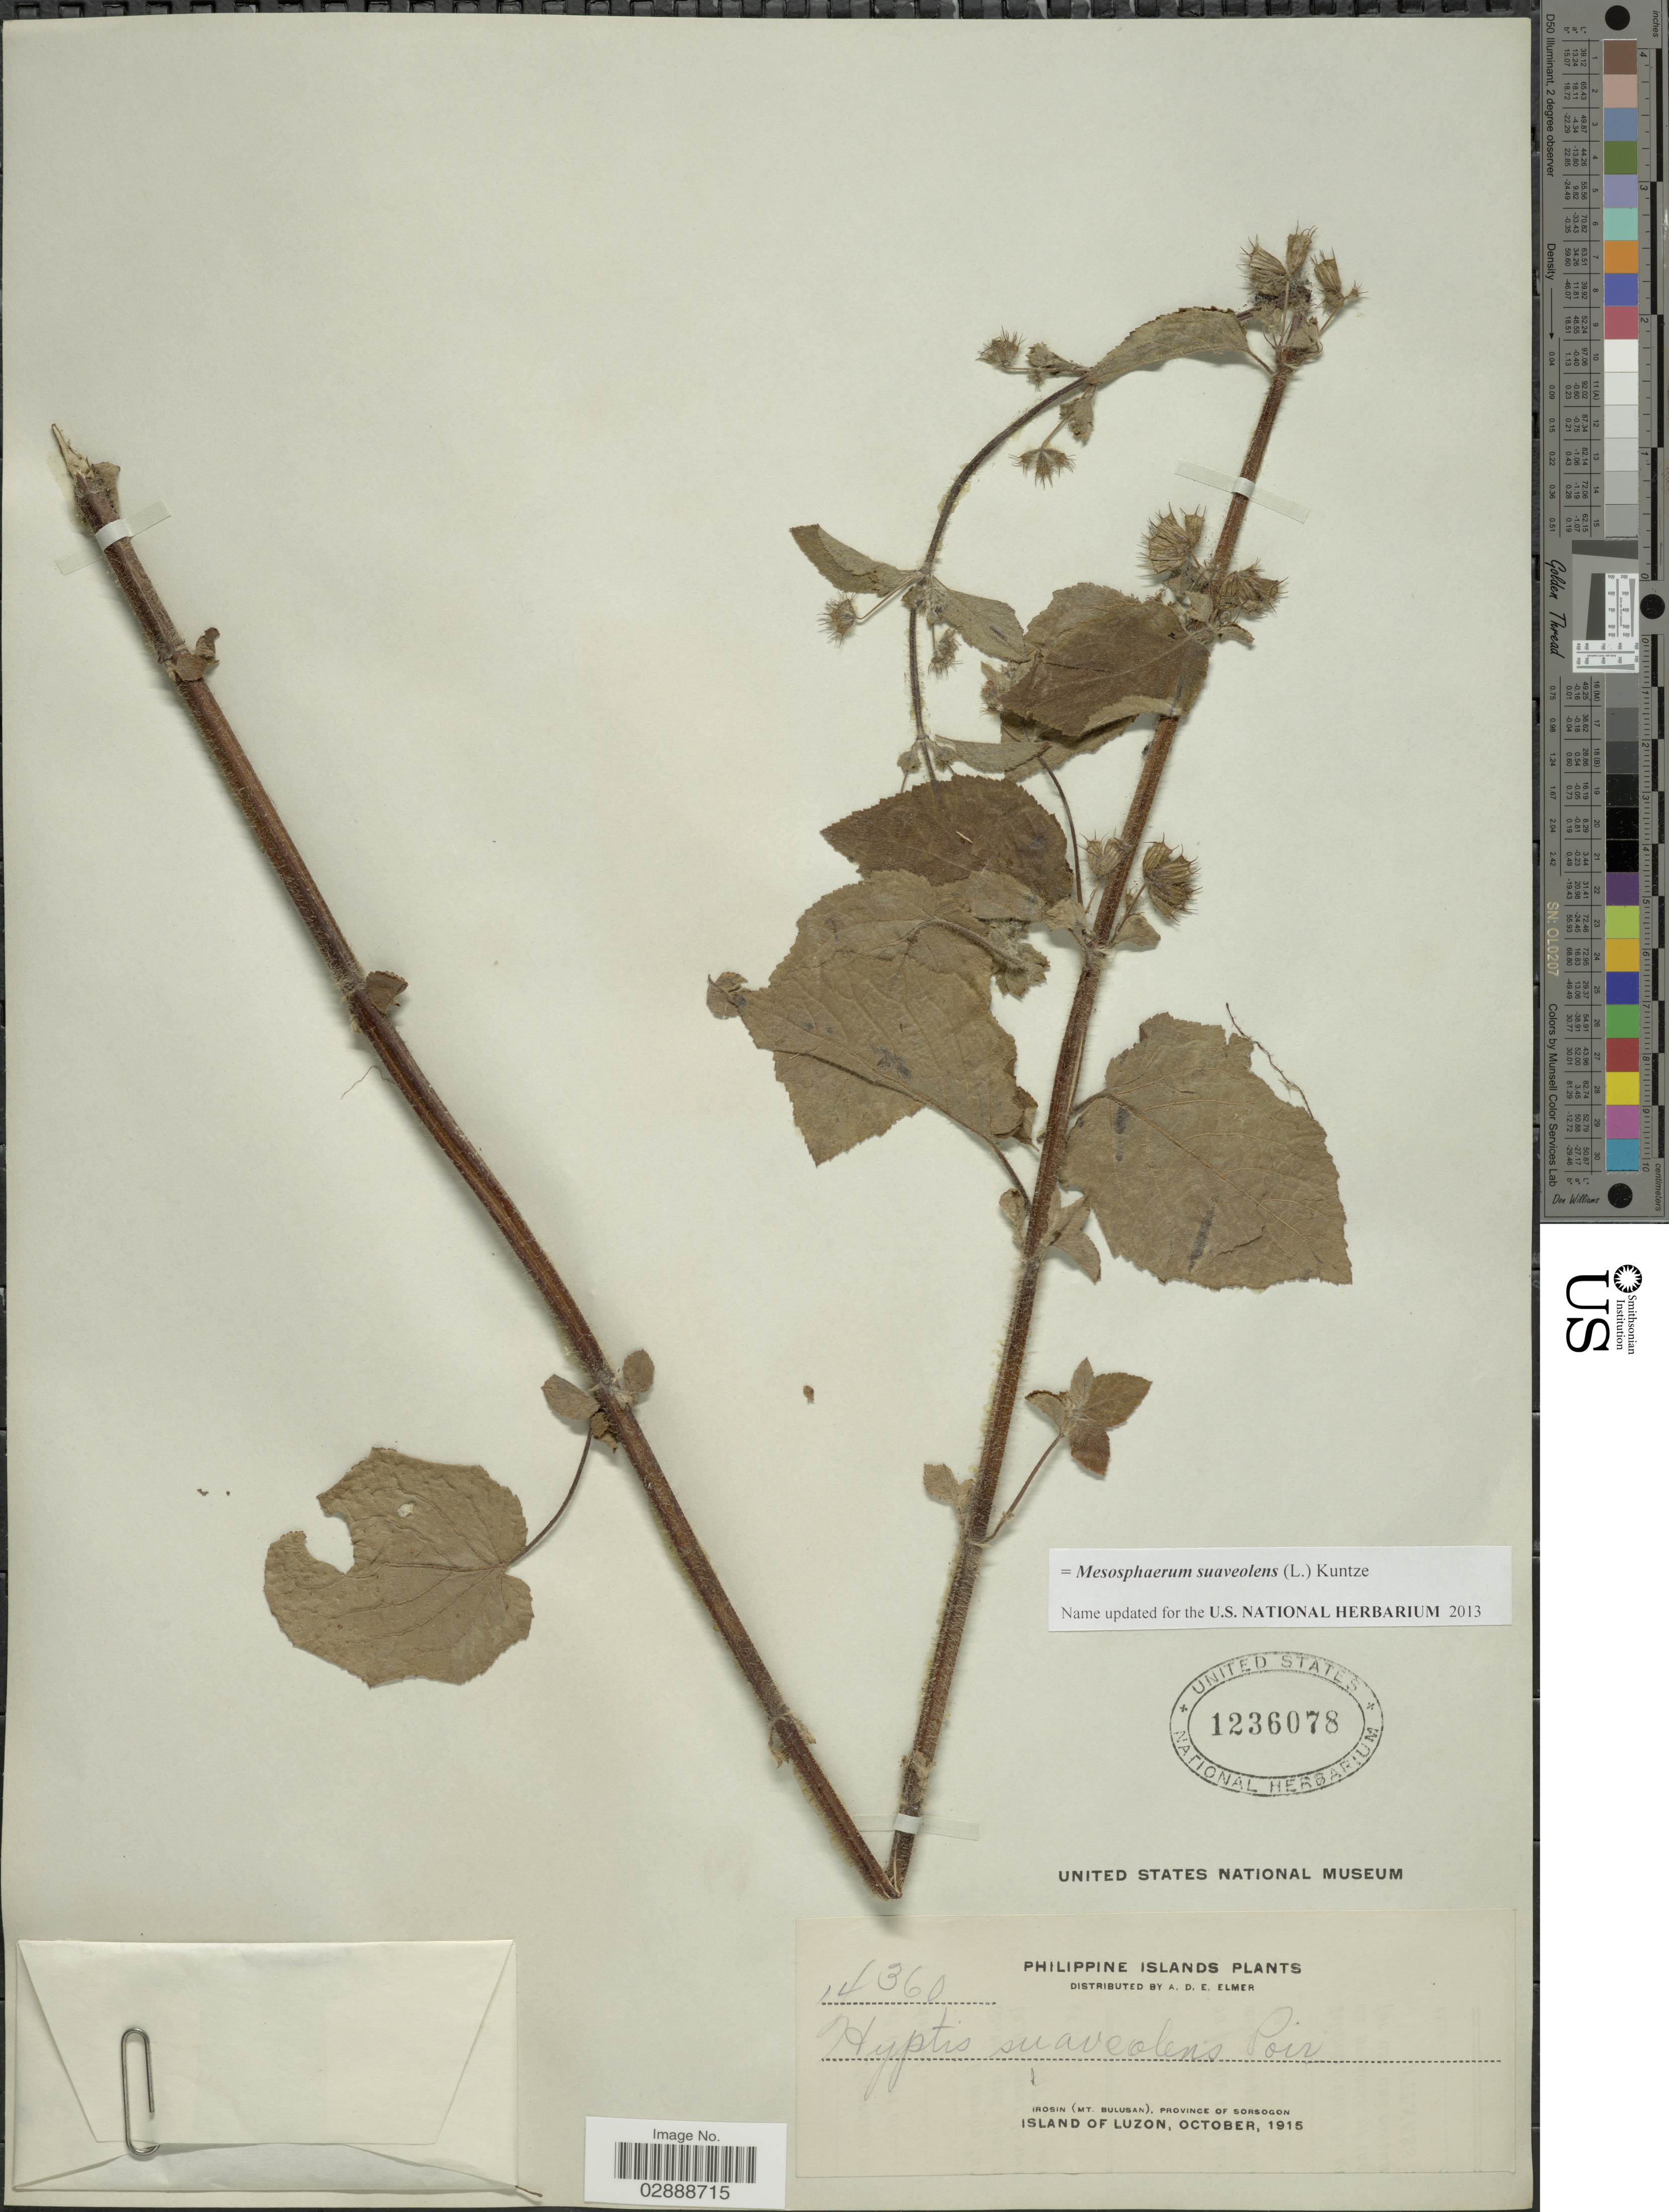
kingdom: Plantae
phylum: Tracheophyta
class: Magnoliopsida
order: Lamiales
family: Lamiaceae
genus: Mesosphaerum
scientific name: Mesosphaerum suaveolens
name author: (L.) Kuntze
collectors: A. D. E. Elmer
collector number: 14360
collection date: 1915-10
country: Philippines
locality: Irosin (Mt. Bulusan), Province of Sorsogon, Island of Luzon.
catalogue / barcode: US 1236078